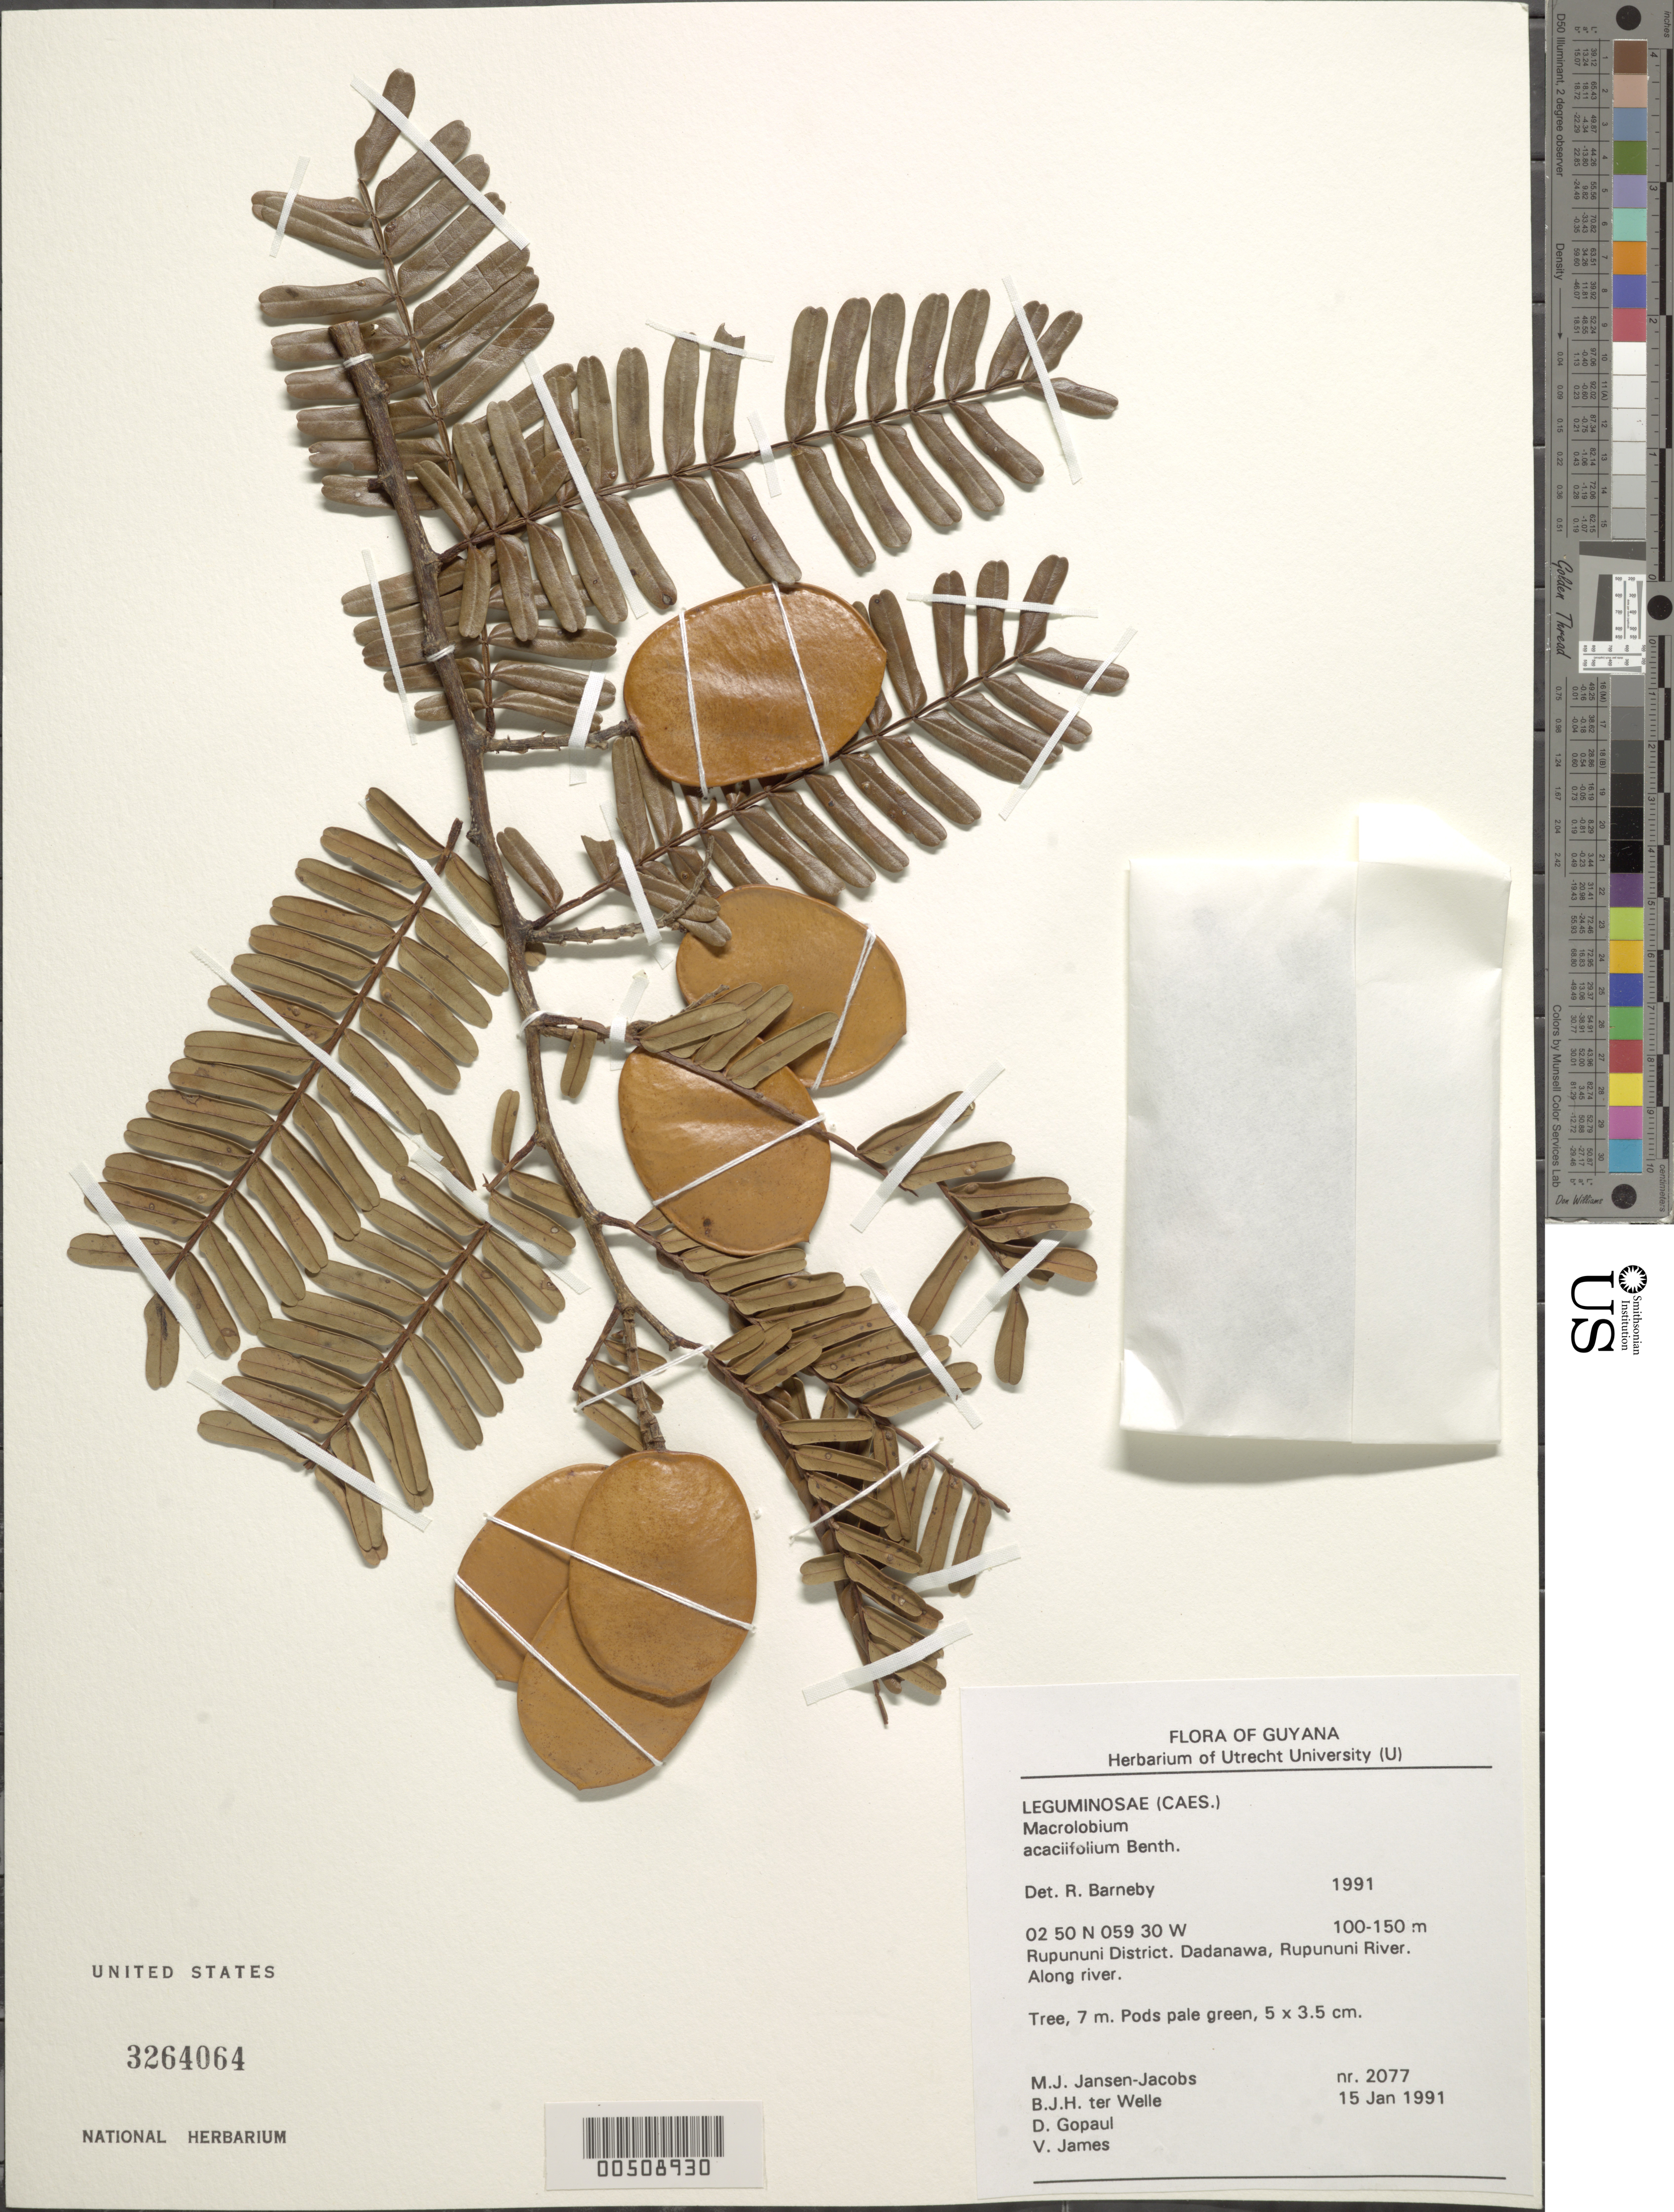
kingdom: Plantae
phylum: Tracheophyta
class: Magnoliopsida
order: Fabales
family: Fabaceae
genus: Macrolobium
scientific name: Macrolobium acaciifolium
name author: (Benth.) Benth.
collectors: M. J. Jansen-Jacobs, B. Welle, D. Gopaul & V. James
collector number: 2077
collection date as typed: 15 Jan 1991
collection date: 1991-01-15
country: Guyana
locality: Rupununiu dist., dadanawa, rupununi river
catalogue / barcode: US 3264064